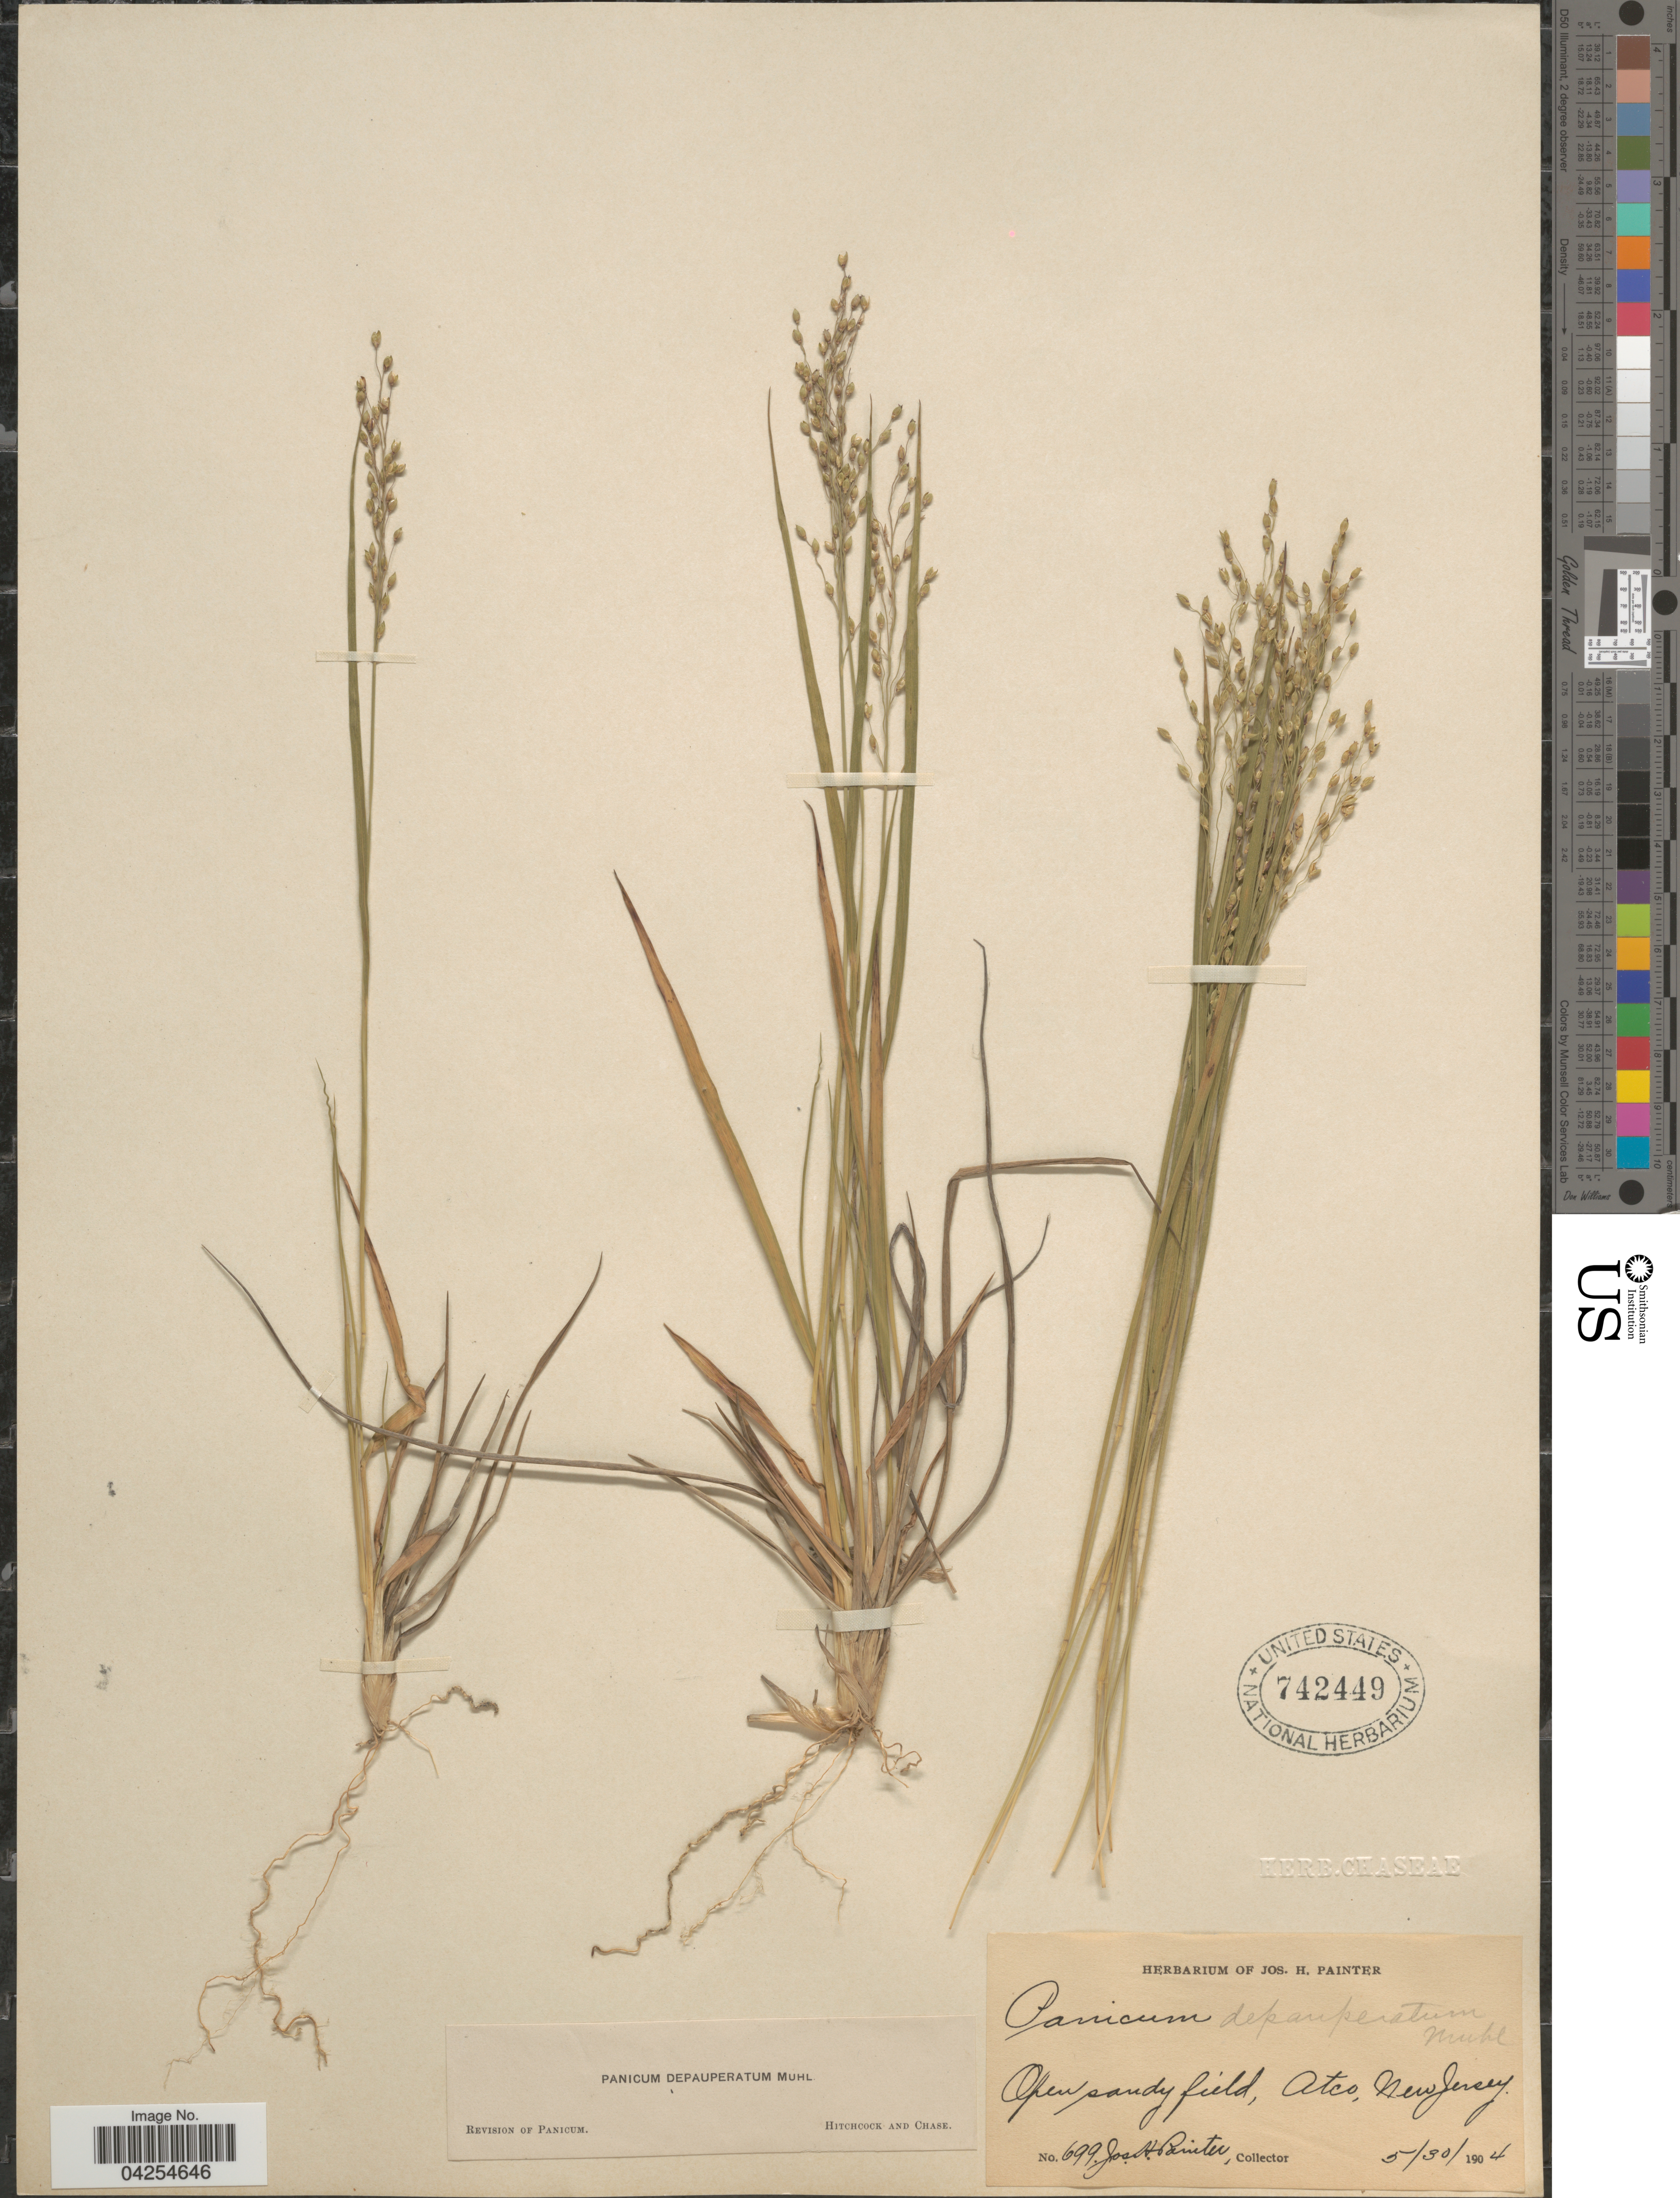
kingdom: Plantae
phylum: Tracheophyta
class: Liliopsida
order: Poales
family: Poaceae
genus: Dichanthelium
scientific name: Dichanthelium depauperatum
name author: (Muhl.) Gould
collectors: J. H. Painter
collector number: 699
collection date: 1904-05-30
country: United States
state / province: New Jersey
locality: Open sandy field, Atco.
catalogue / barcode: US 742449